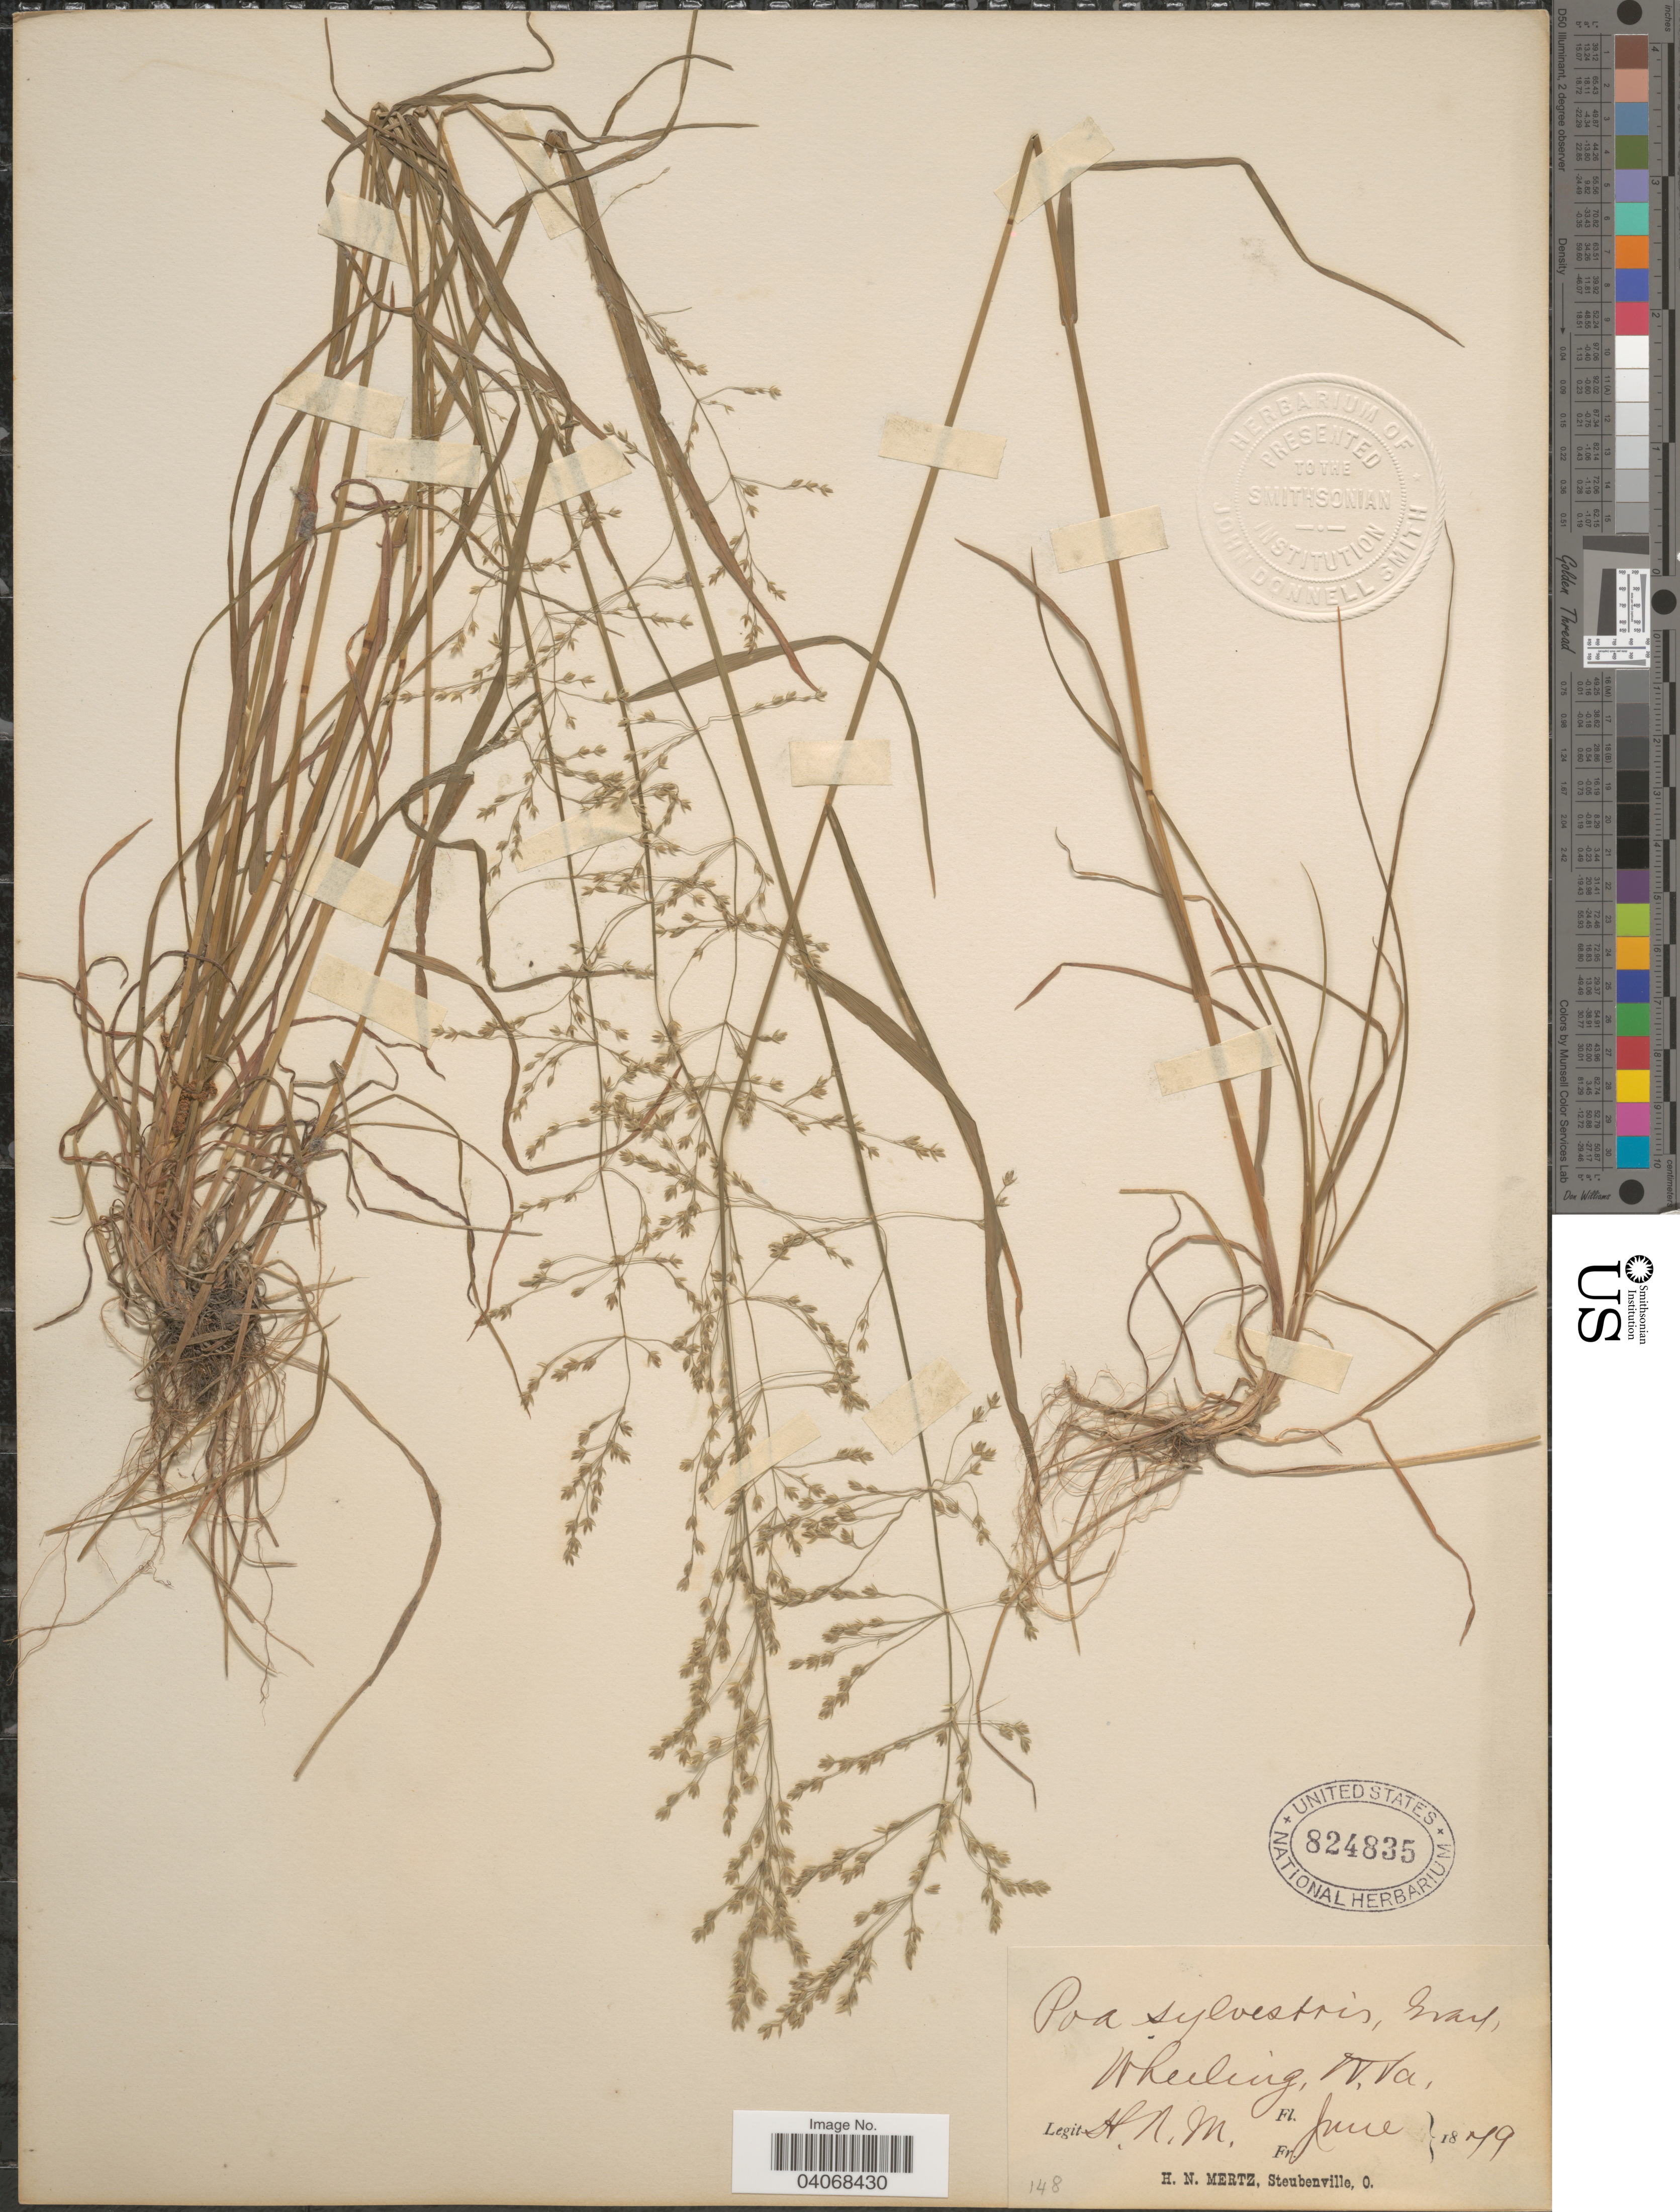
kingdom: Plantae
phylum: Tracheophyta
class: Liliopsida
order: Poales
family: Poaceae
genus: Poa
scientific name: Poa sylvestris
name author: A. Gray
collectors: H. Mertz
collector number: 148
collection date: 1879-06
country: United States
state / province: West Virginia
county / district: Ohio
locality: Wheeling.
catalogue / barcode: US 824835